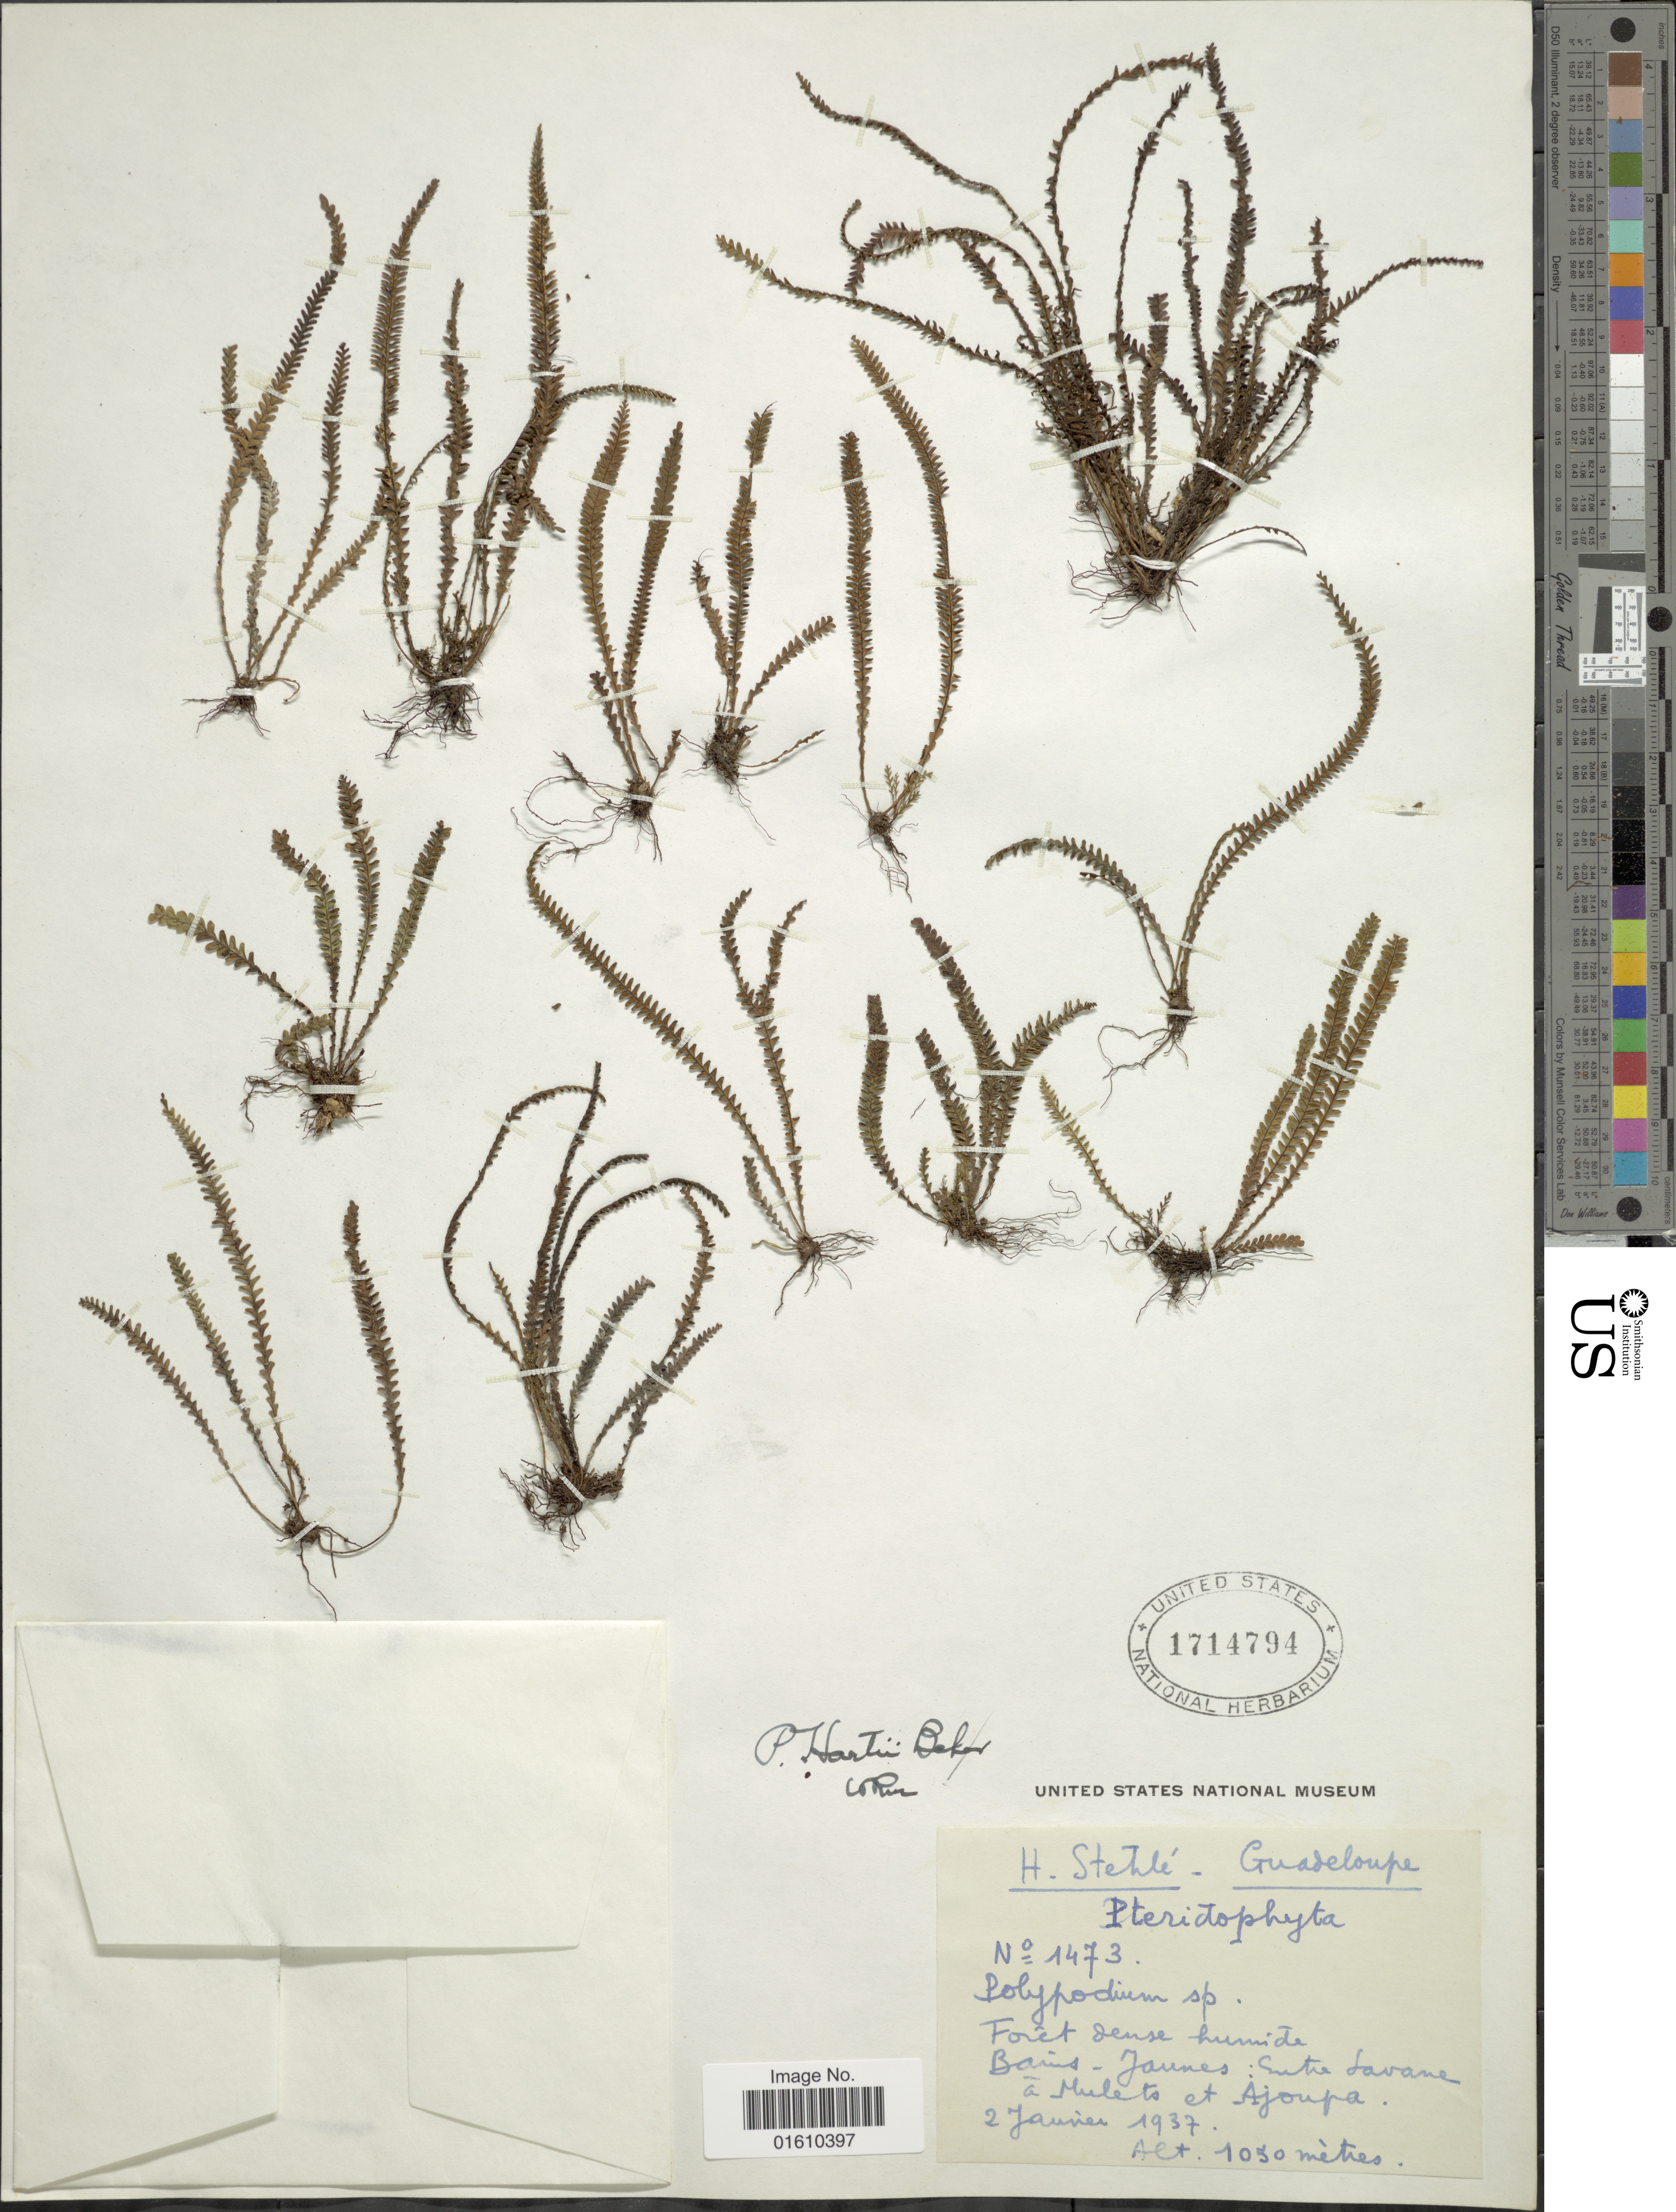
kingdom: Plantae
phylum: Tracheophyta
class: Polypodiopsida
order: Polypodiales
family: Polypodiaceae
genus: Stenogrammitis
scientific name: Stenogrammitis hartii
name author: (Jenman) Labiak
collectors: H. Stehlé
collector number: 1473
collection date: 1937-01-02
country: Guadeloupe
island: Leeward Is.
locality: Forêt dense humide, Bains - Jaunes: Entre Savane á Mulets et Ajoupa.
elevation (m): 1050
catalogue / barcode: US 1714794